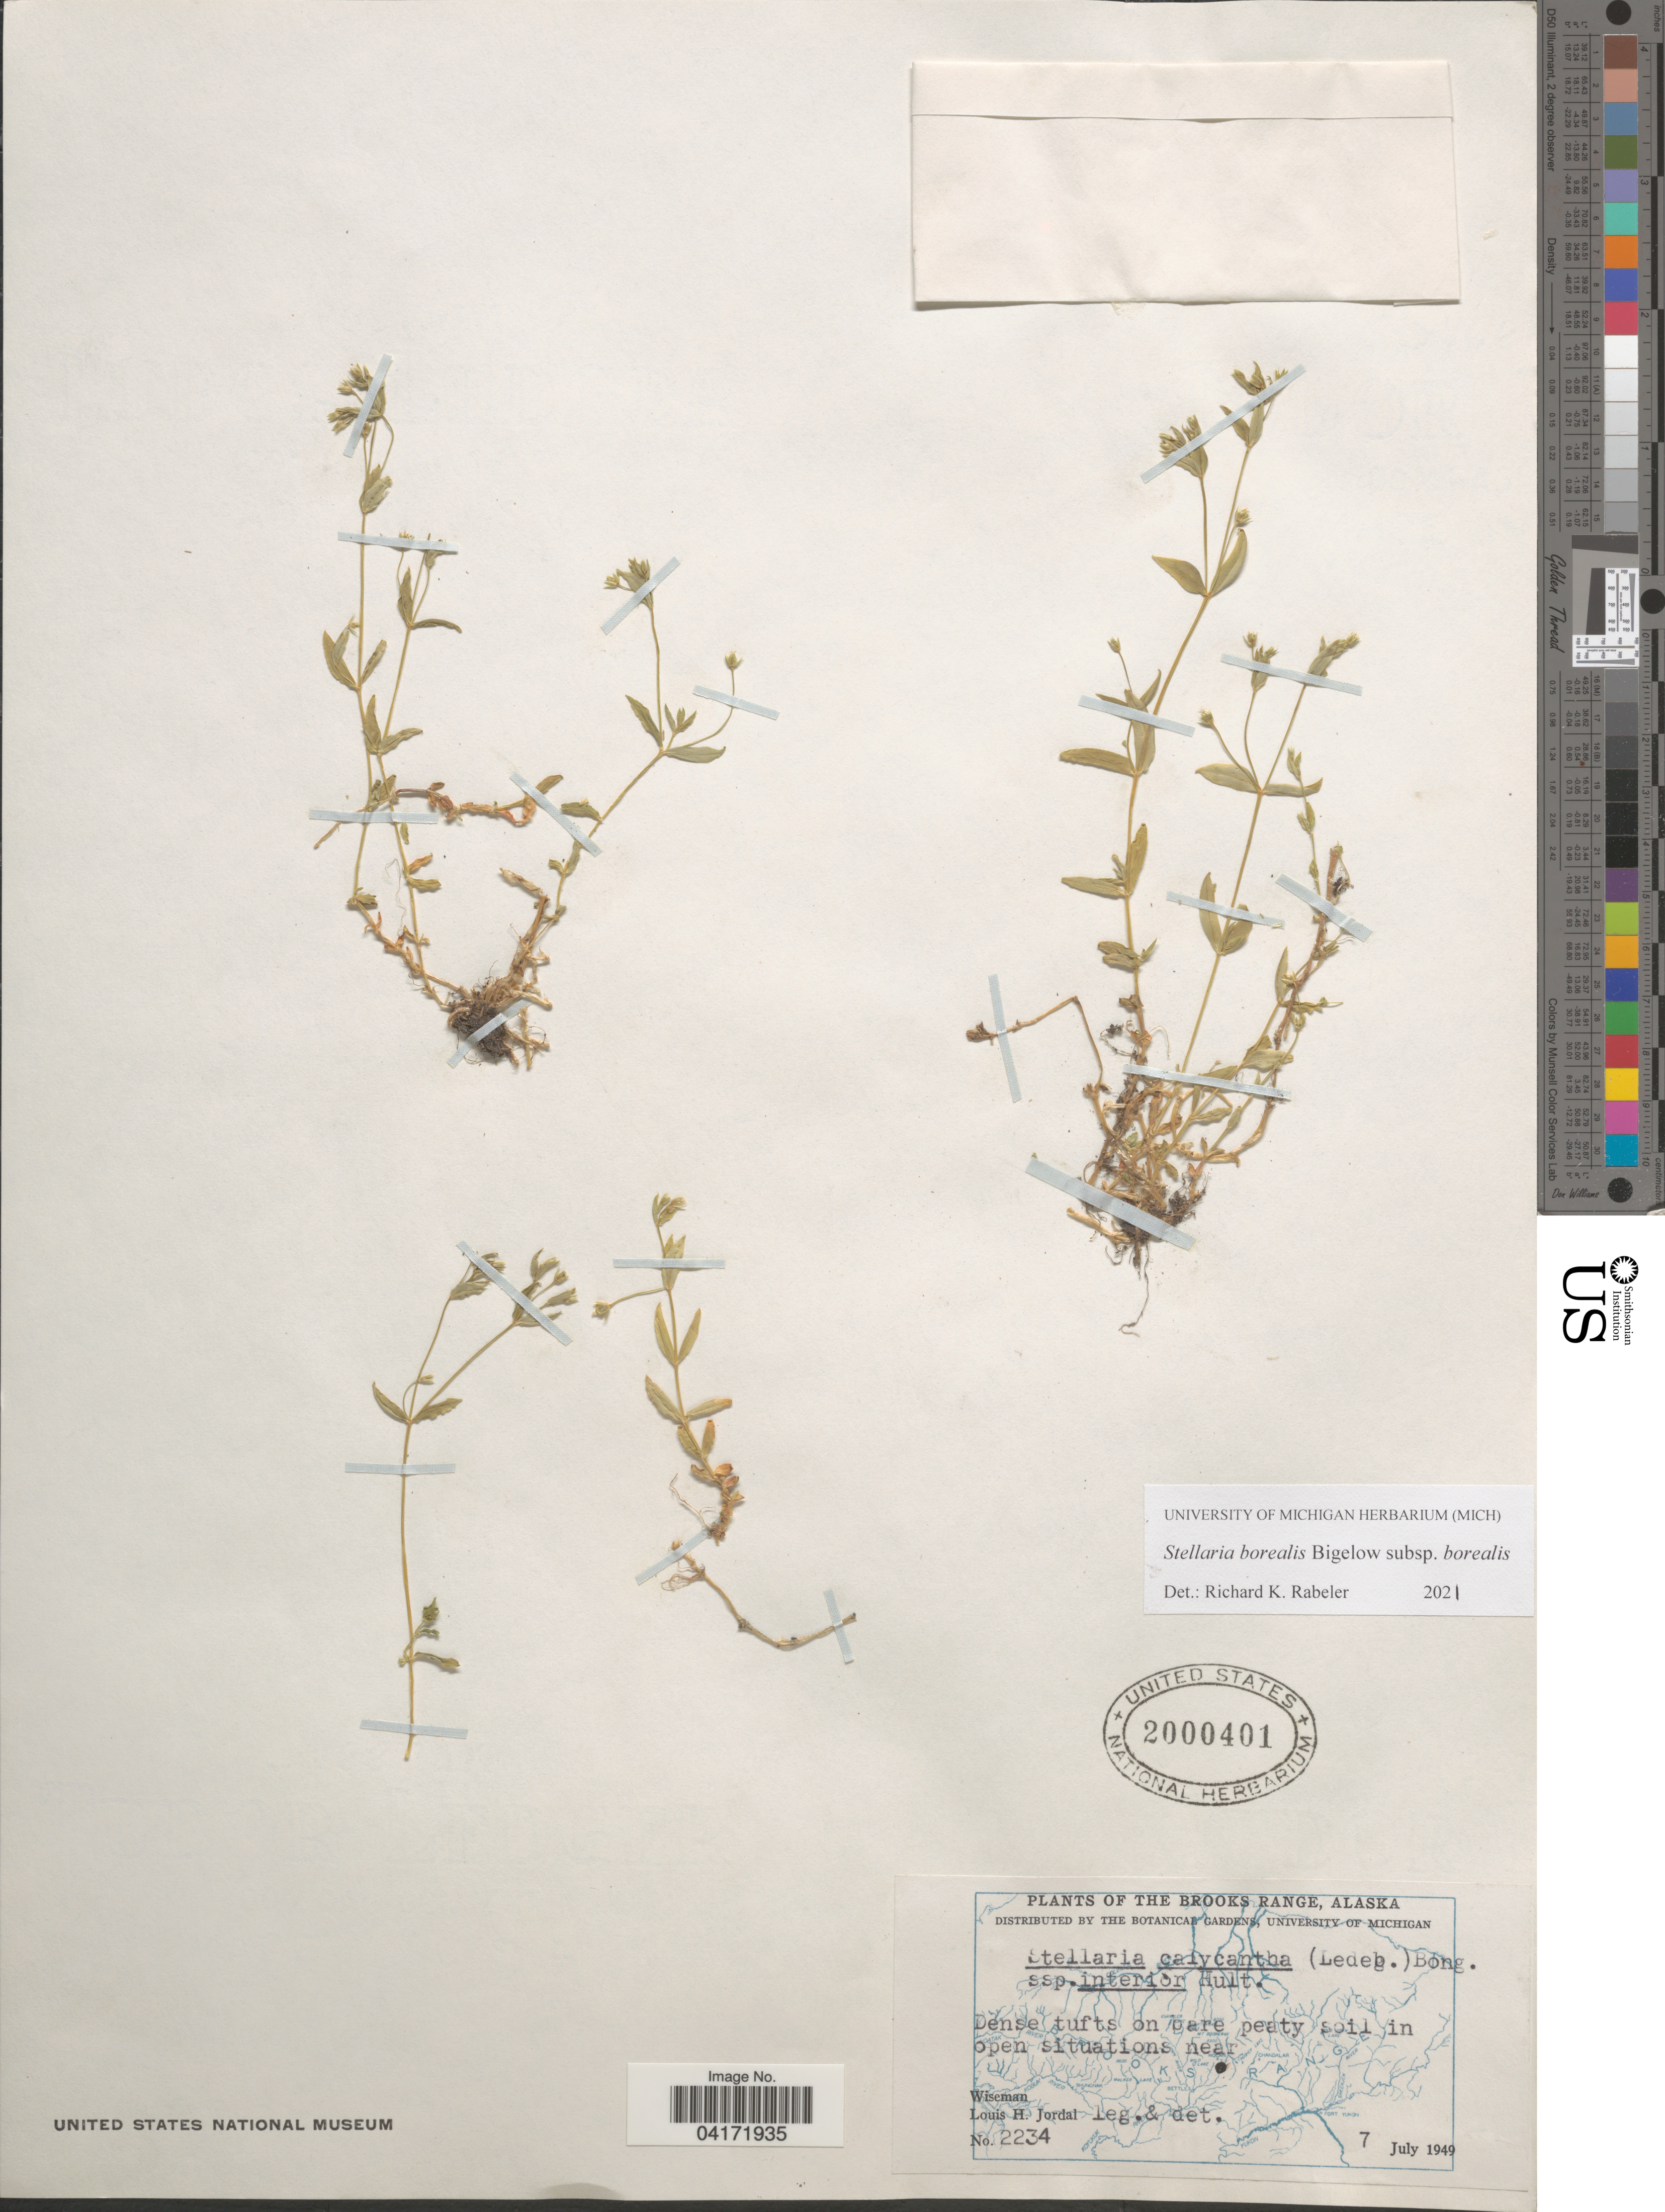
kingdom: Plantae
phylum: Tracheophyta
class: Magnoliopsida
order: Caryophyllales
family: Caryophyllaceae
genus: Stellaria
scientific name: Stellaria borealis subsp. borealis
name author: Bigelow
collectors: Wiseman, -- & L. Jordal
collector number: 2234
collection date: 1949-07-07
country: United States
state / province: Alaska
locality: The Brooks Range.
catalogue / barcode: US 2000401